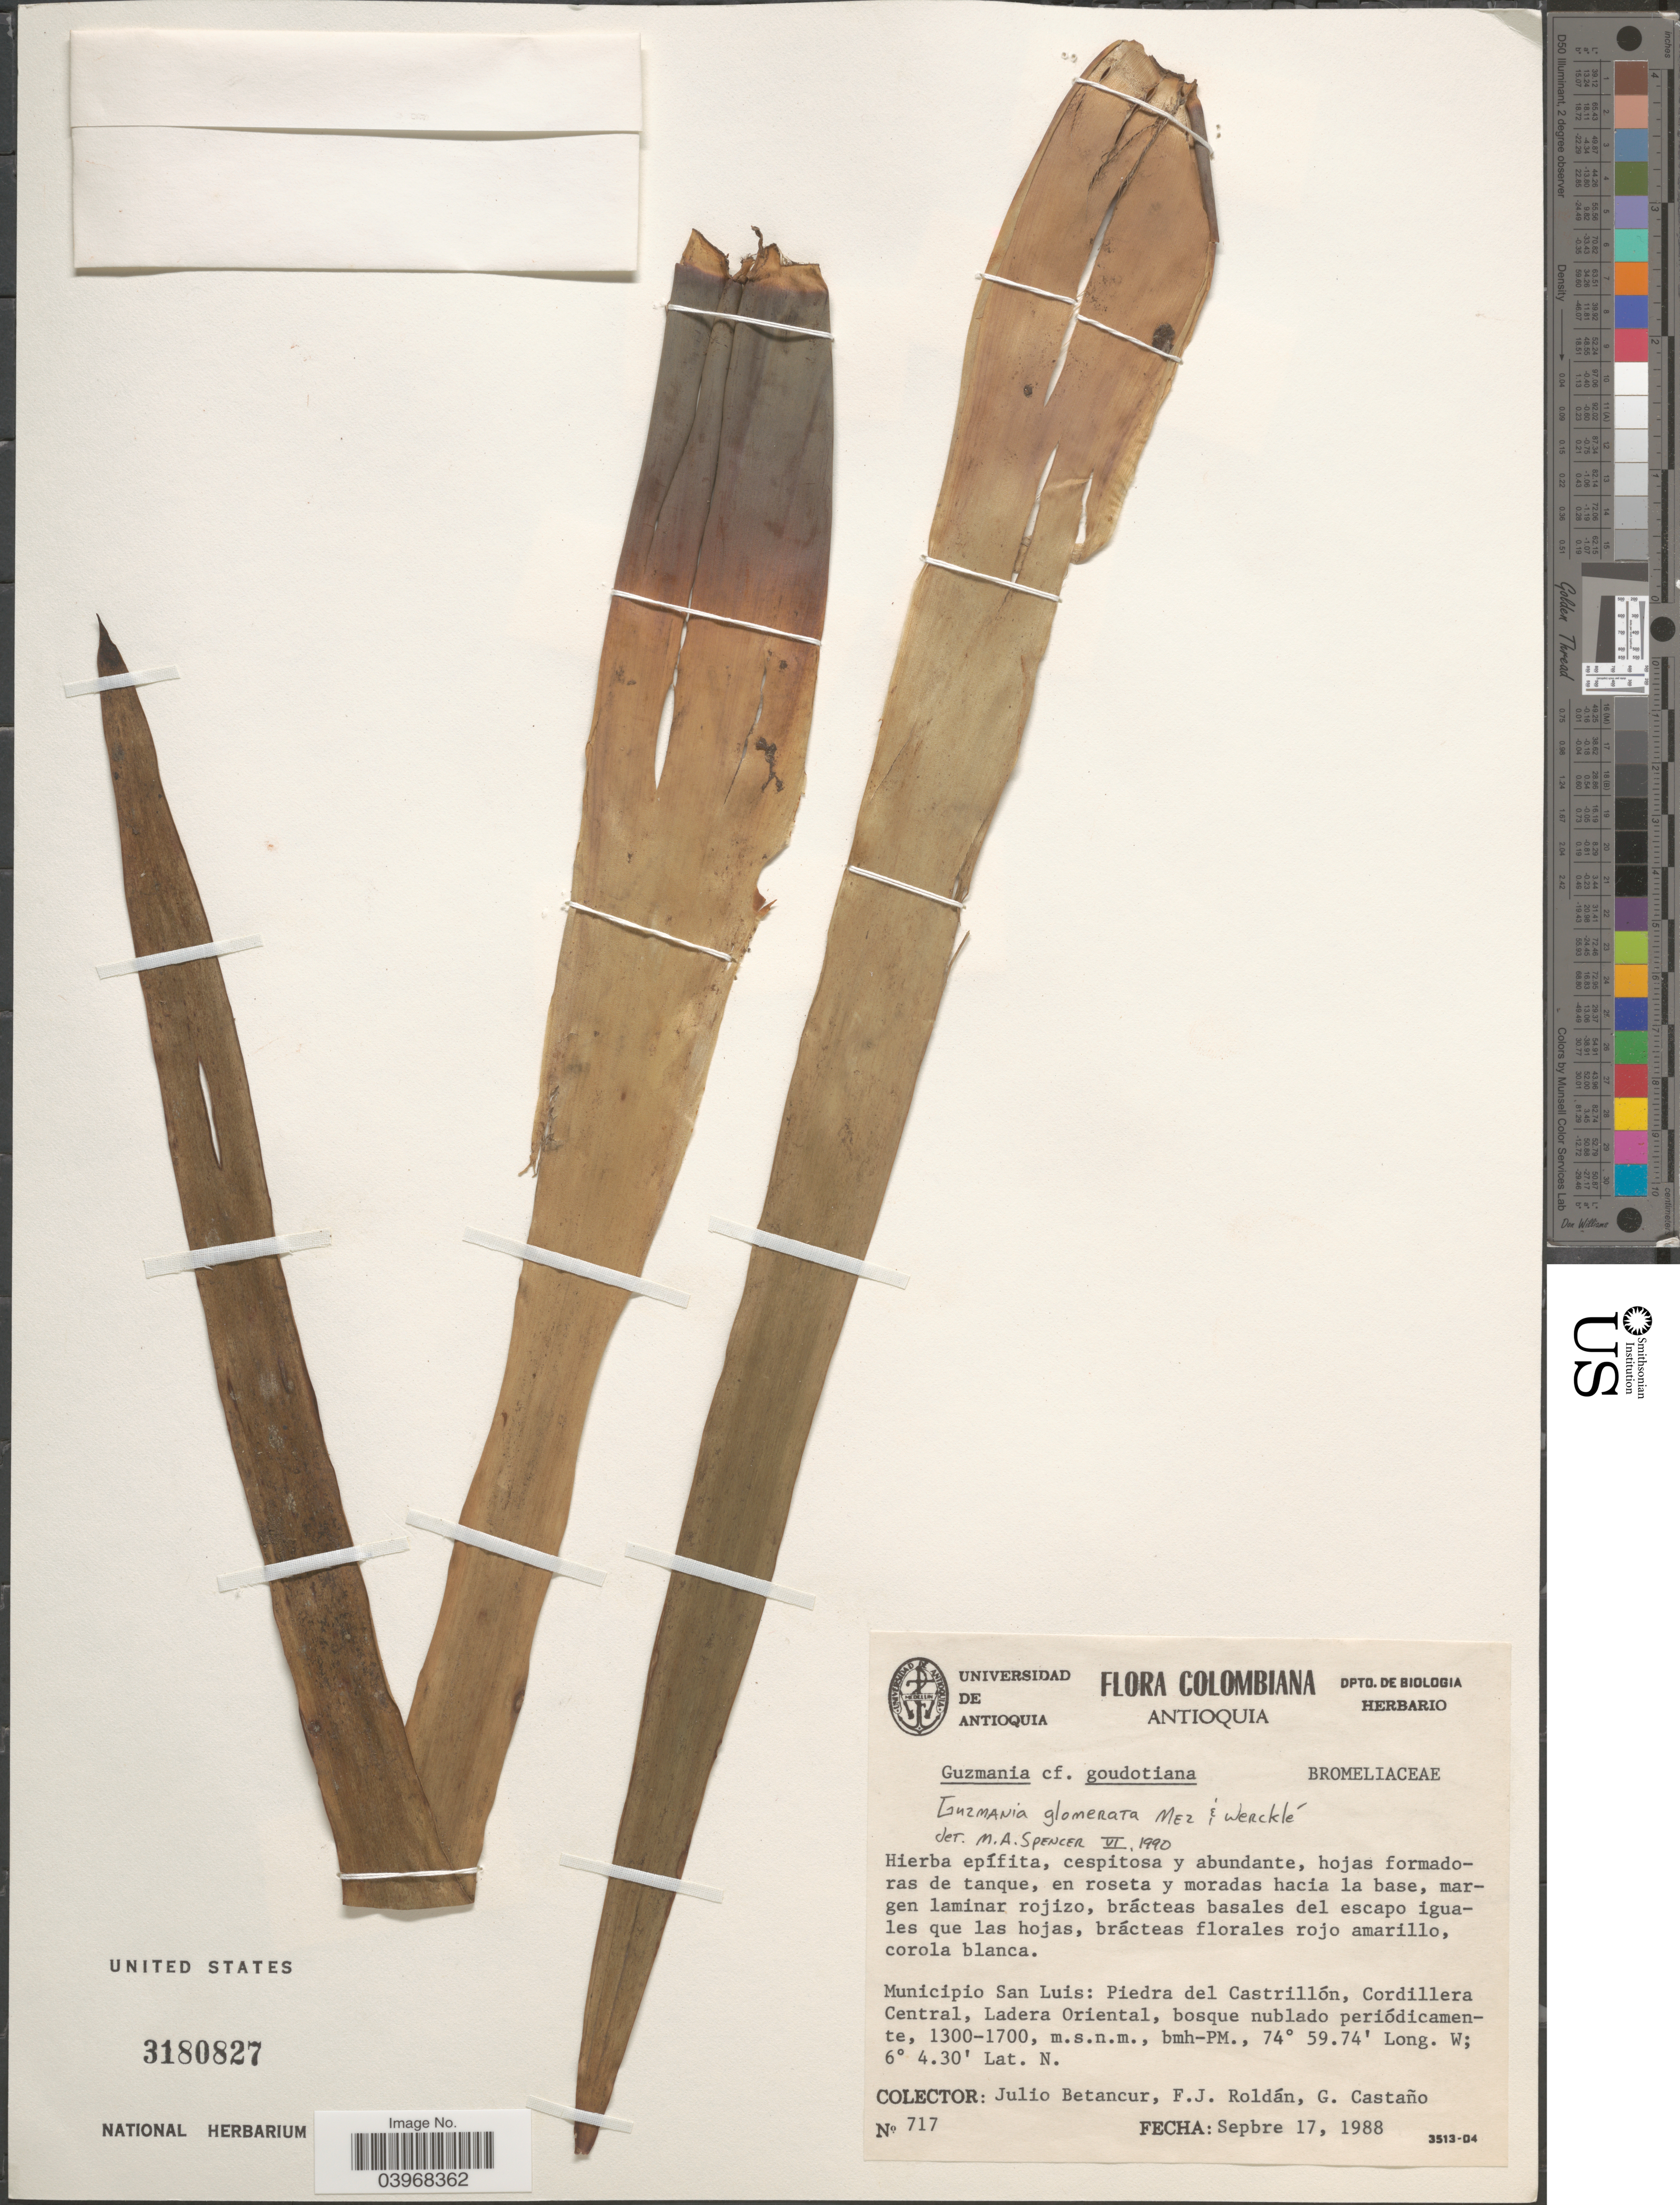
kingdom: Plantae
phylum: Tracheophyta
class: Liliopsida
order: Poales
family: Bromeliaceae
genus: Guzmania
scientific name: Guzmania glomerata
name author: Mez & Mez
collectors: J. Betancur, F. J. Roldán & G. Castano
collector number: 717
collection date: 1988-09-17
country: Colombia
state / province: Antioquia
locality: Municipio San Luis: Piedra del Castrillón, Cordillera Central, Ladera Oriental.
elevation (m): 1300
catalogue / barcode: US 3180827